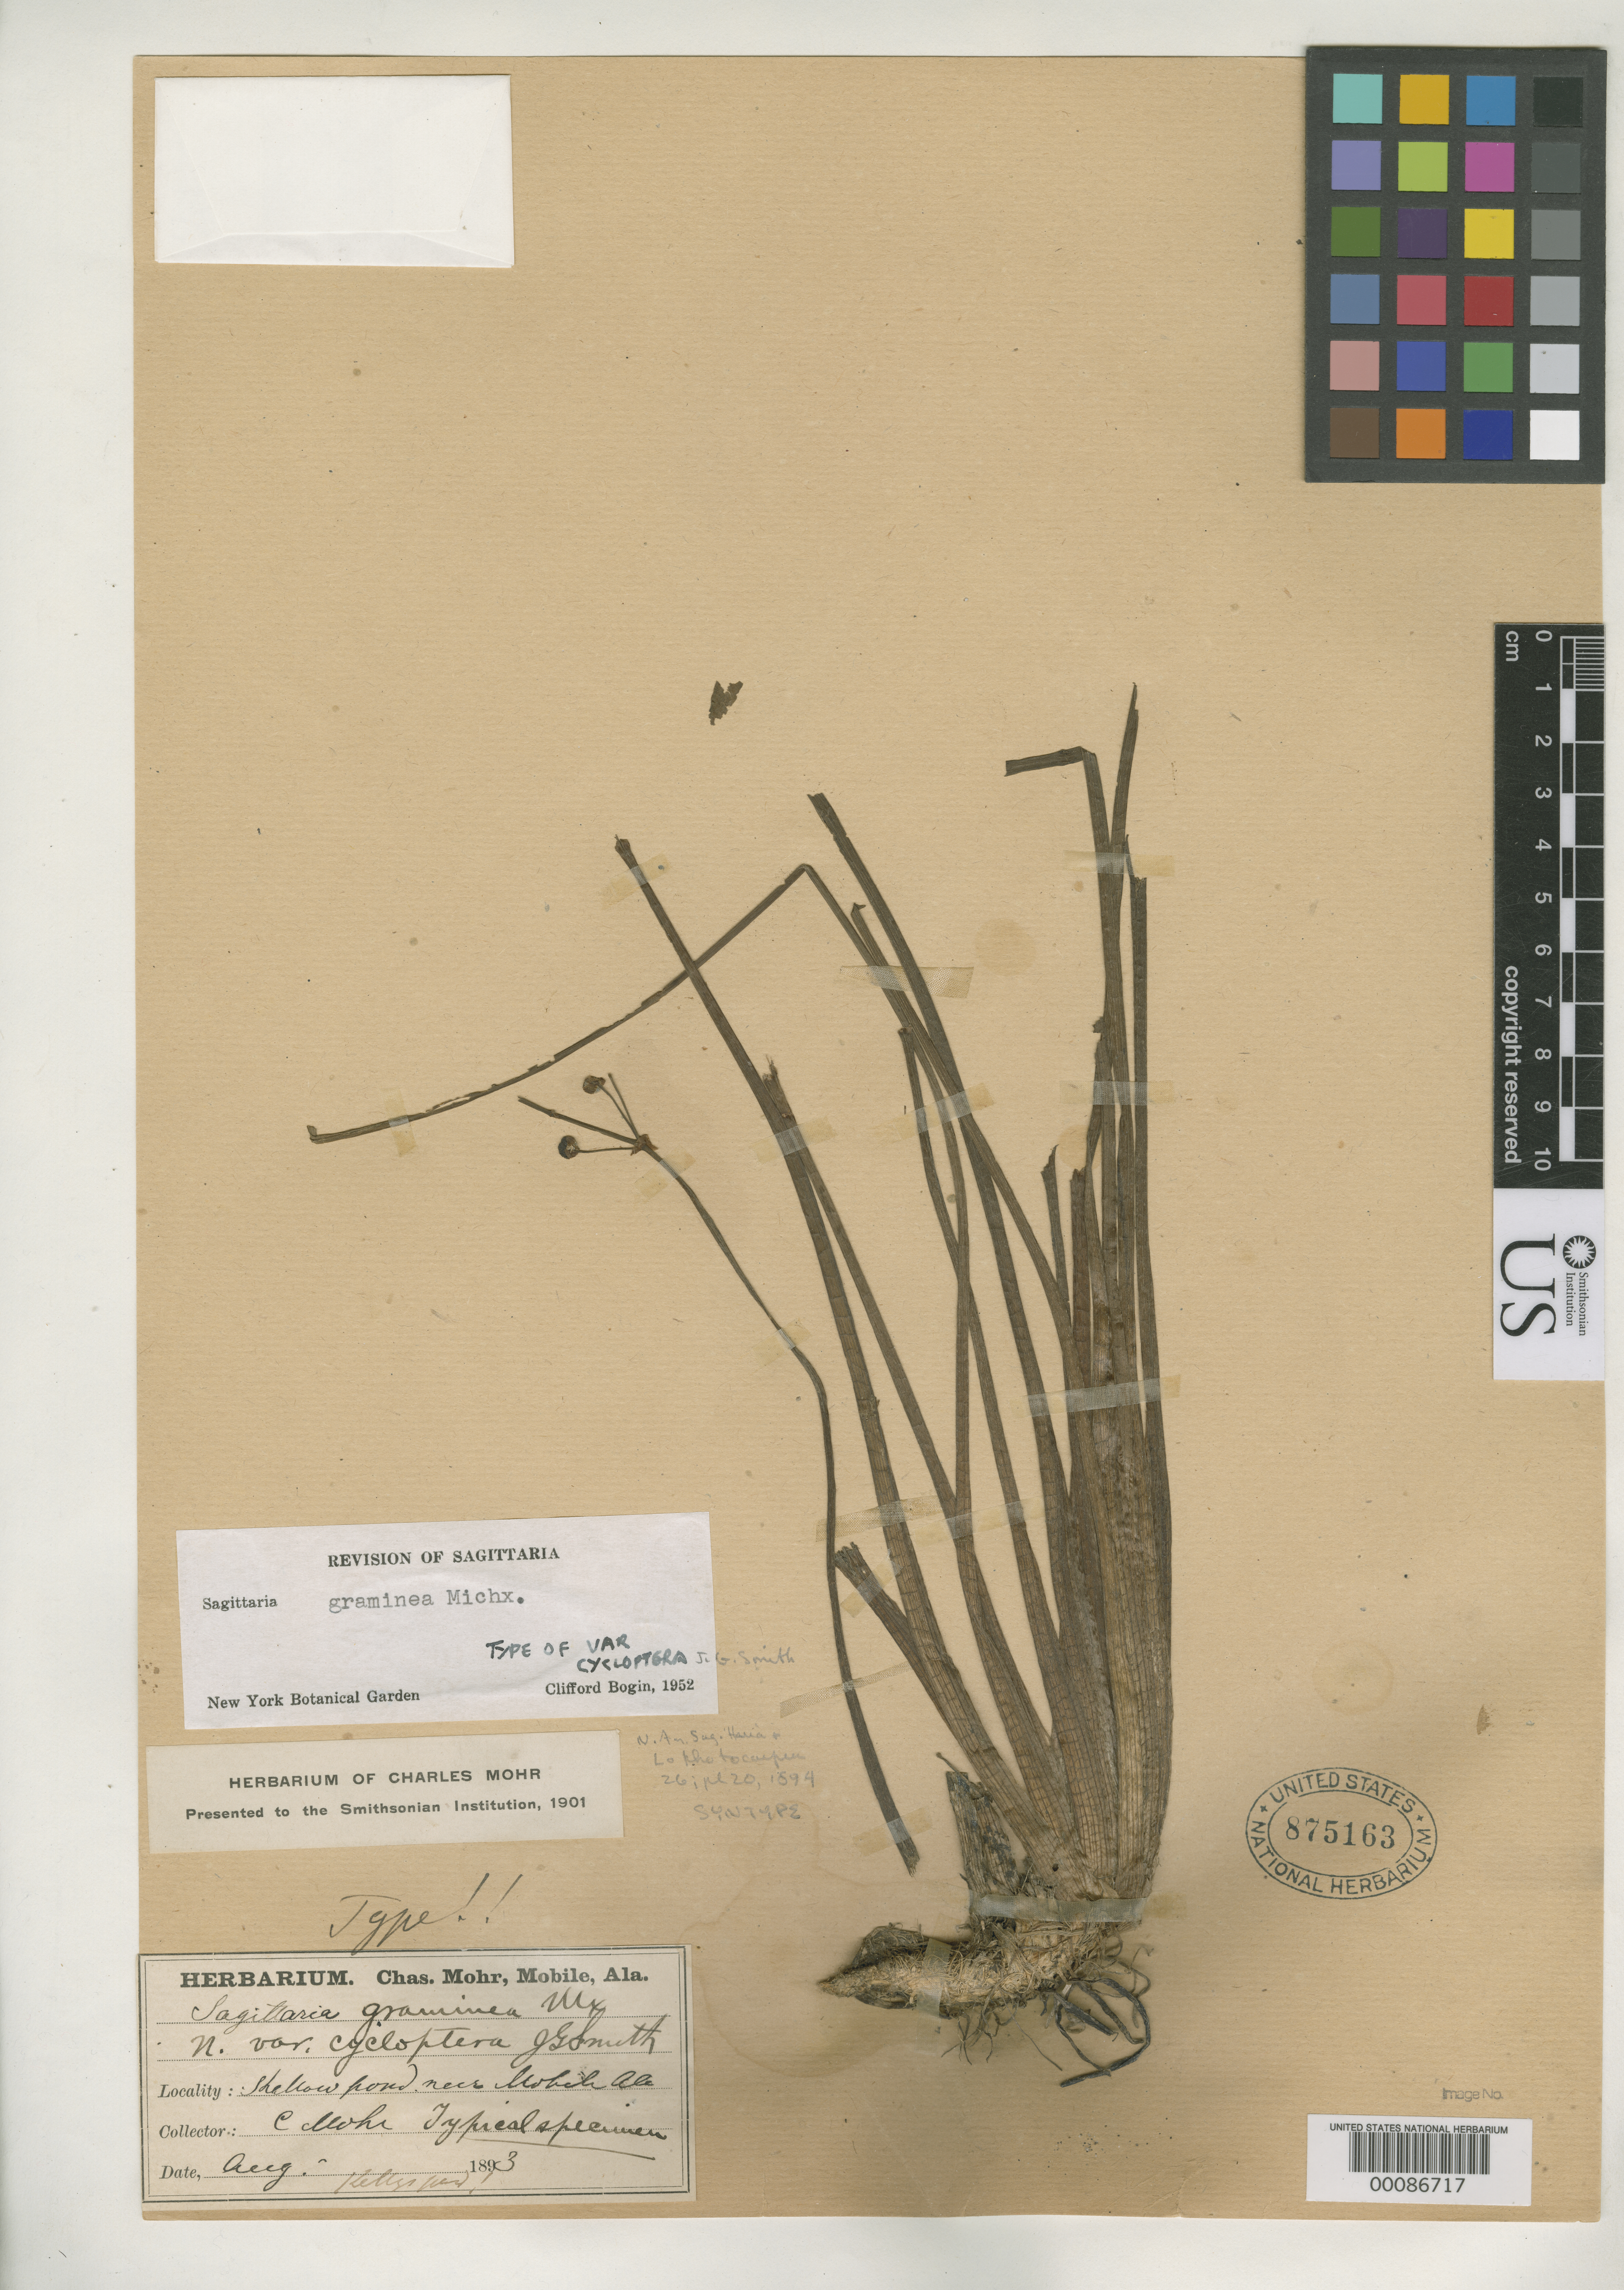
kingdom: Plantae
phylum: Tracheophyta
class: Liliopsida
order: Alismatales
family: Alismataceae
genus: Sagittaria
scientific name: Sagittaria graminea var. cycloptera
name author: J.G. Sm.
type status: Syntype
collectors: C. T. Mohr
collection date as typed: Aug 1893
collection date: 1893-08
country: United States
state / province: Alabama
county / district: Mobile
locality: Mobile.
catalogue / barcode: US 875163